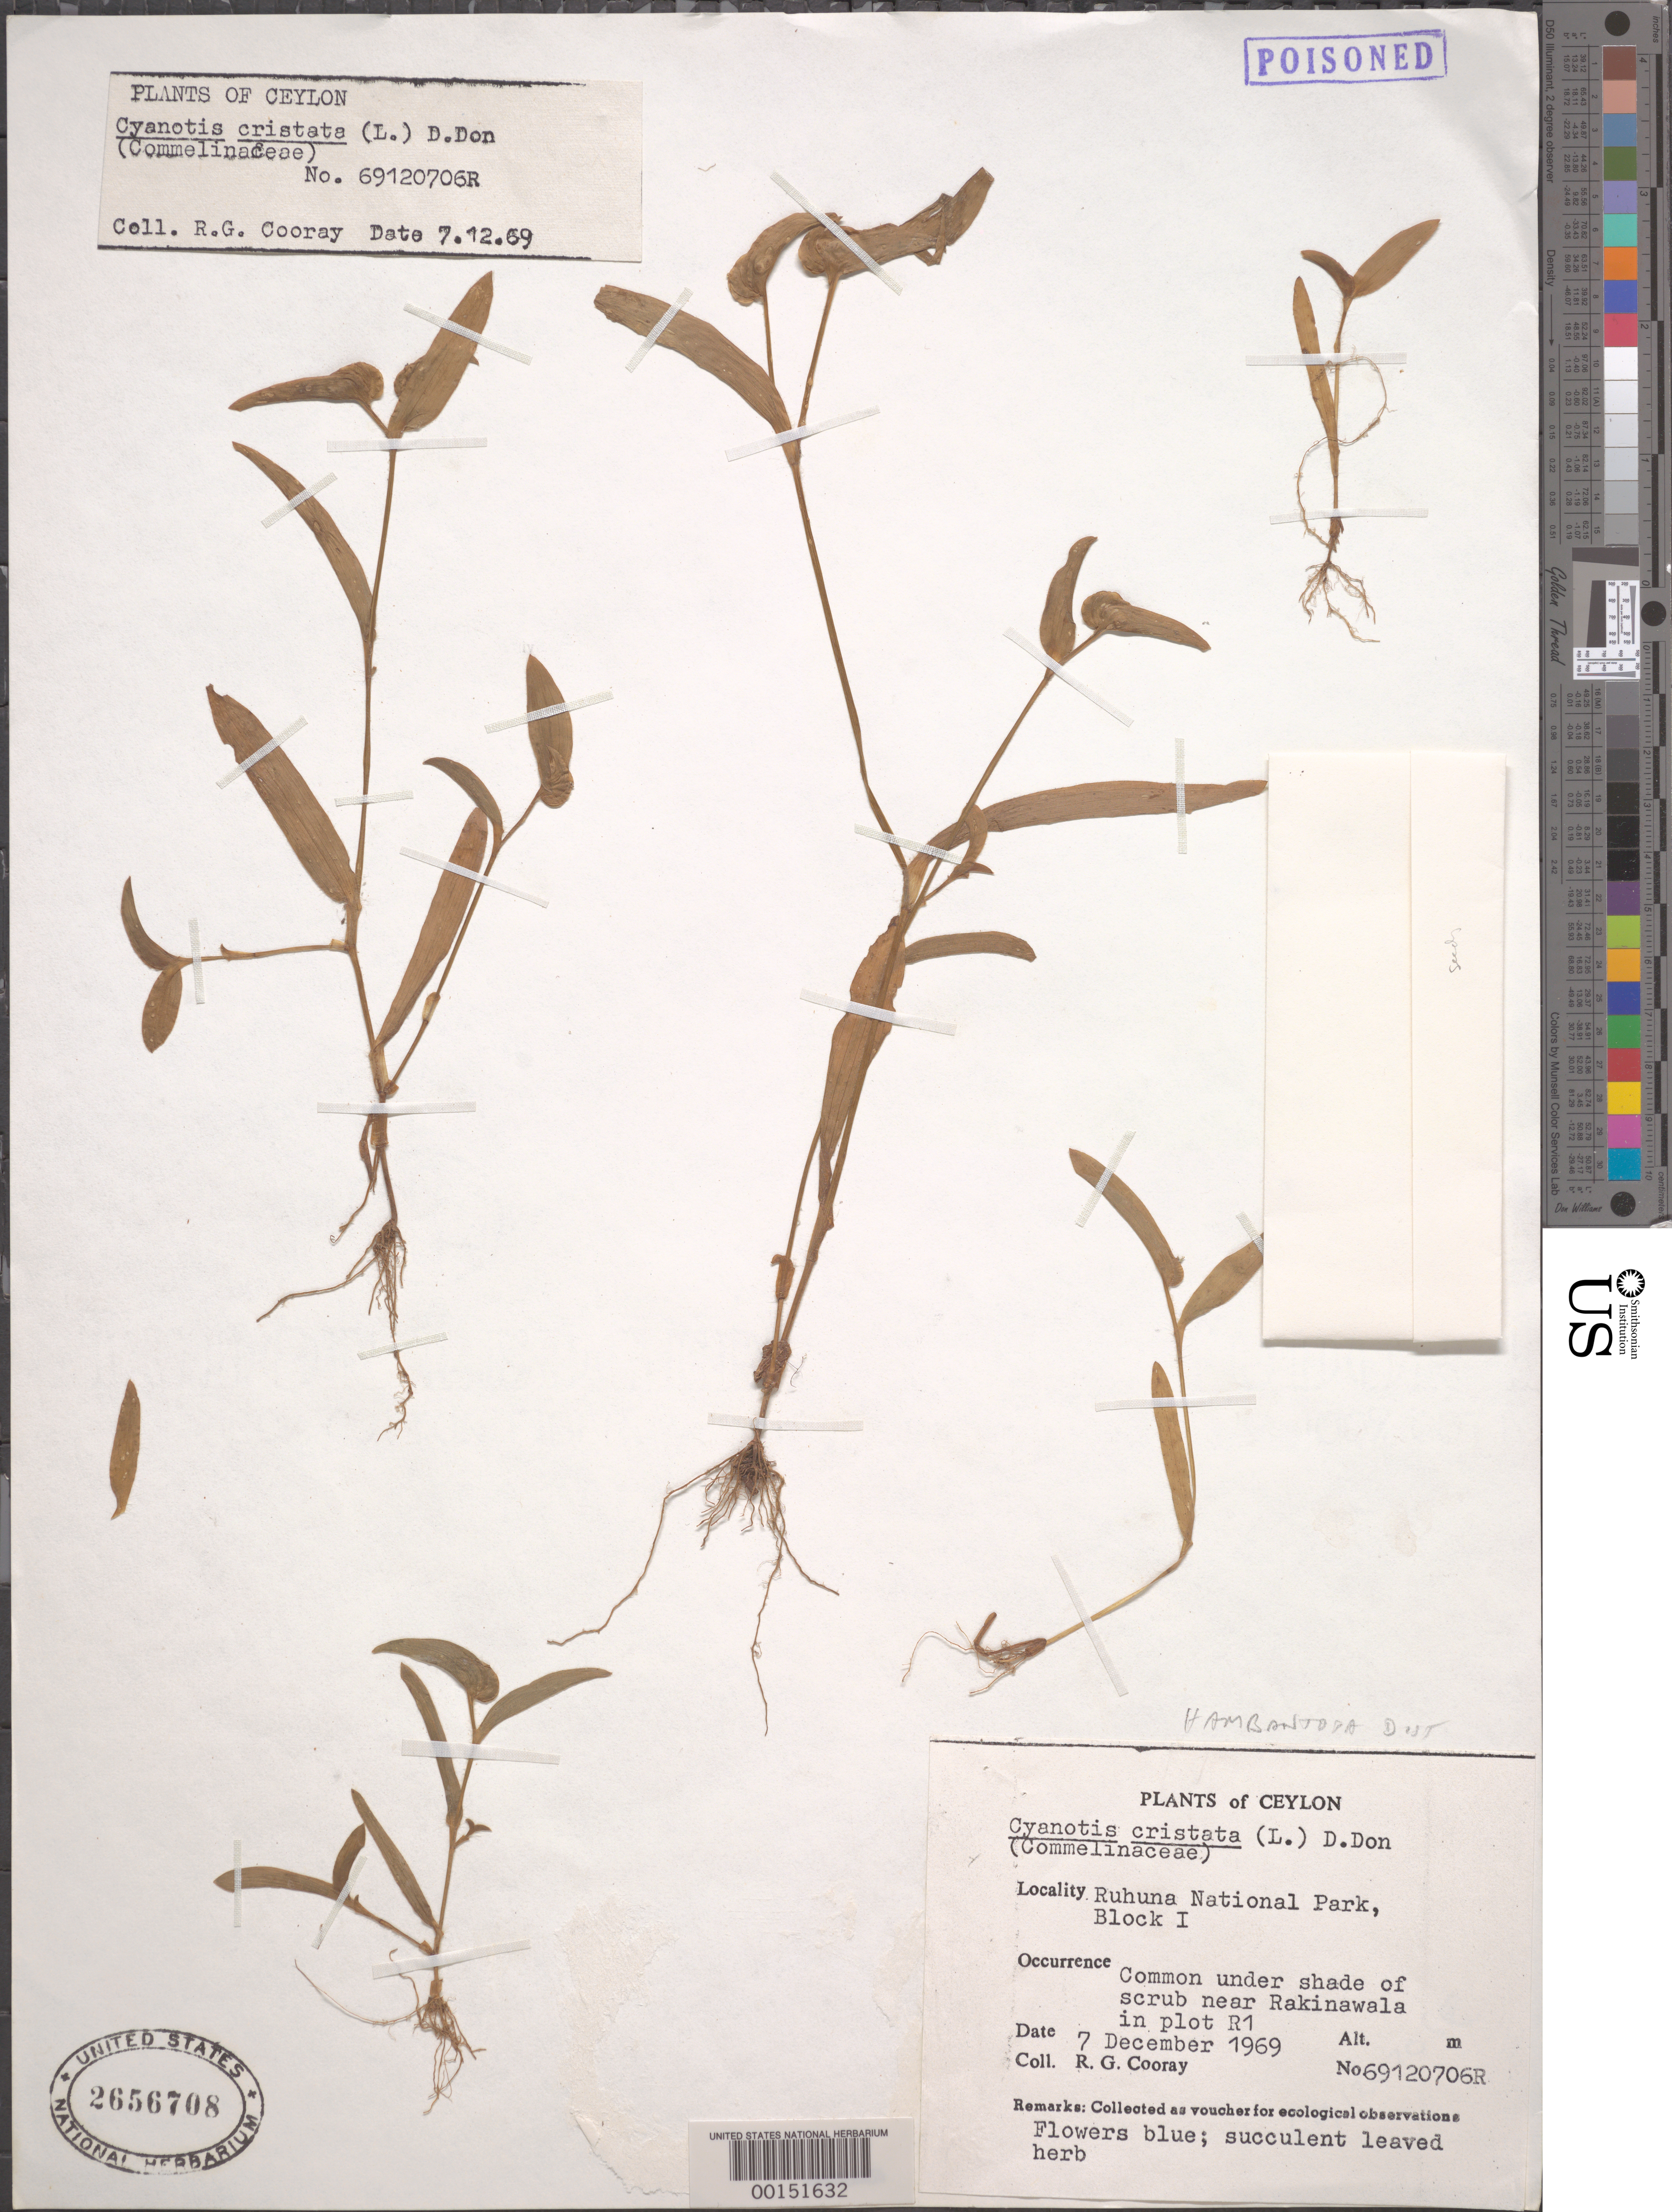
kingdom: Plantae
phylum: Tracheophyta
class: Liliopsida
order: Commelinales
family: Commelinaceae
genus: Cyanotis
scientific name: Cyanotis cristata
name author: (L.) D. Don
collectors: R. Cooray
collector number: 69120706r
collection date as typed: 07 Dec 1969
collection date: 1969-12-07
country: Sri Lanka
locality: Ruhuna national park; enar rakinawala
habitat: Shade of scrub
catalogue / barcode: US 2656708